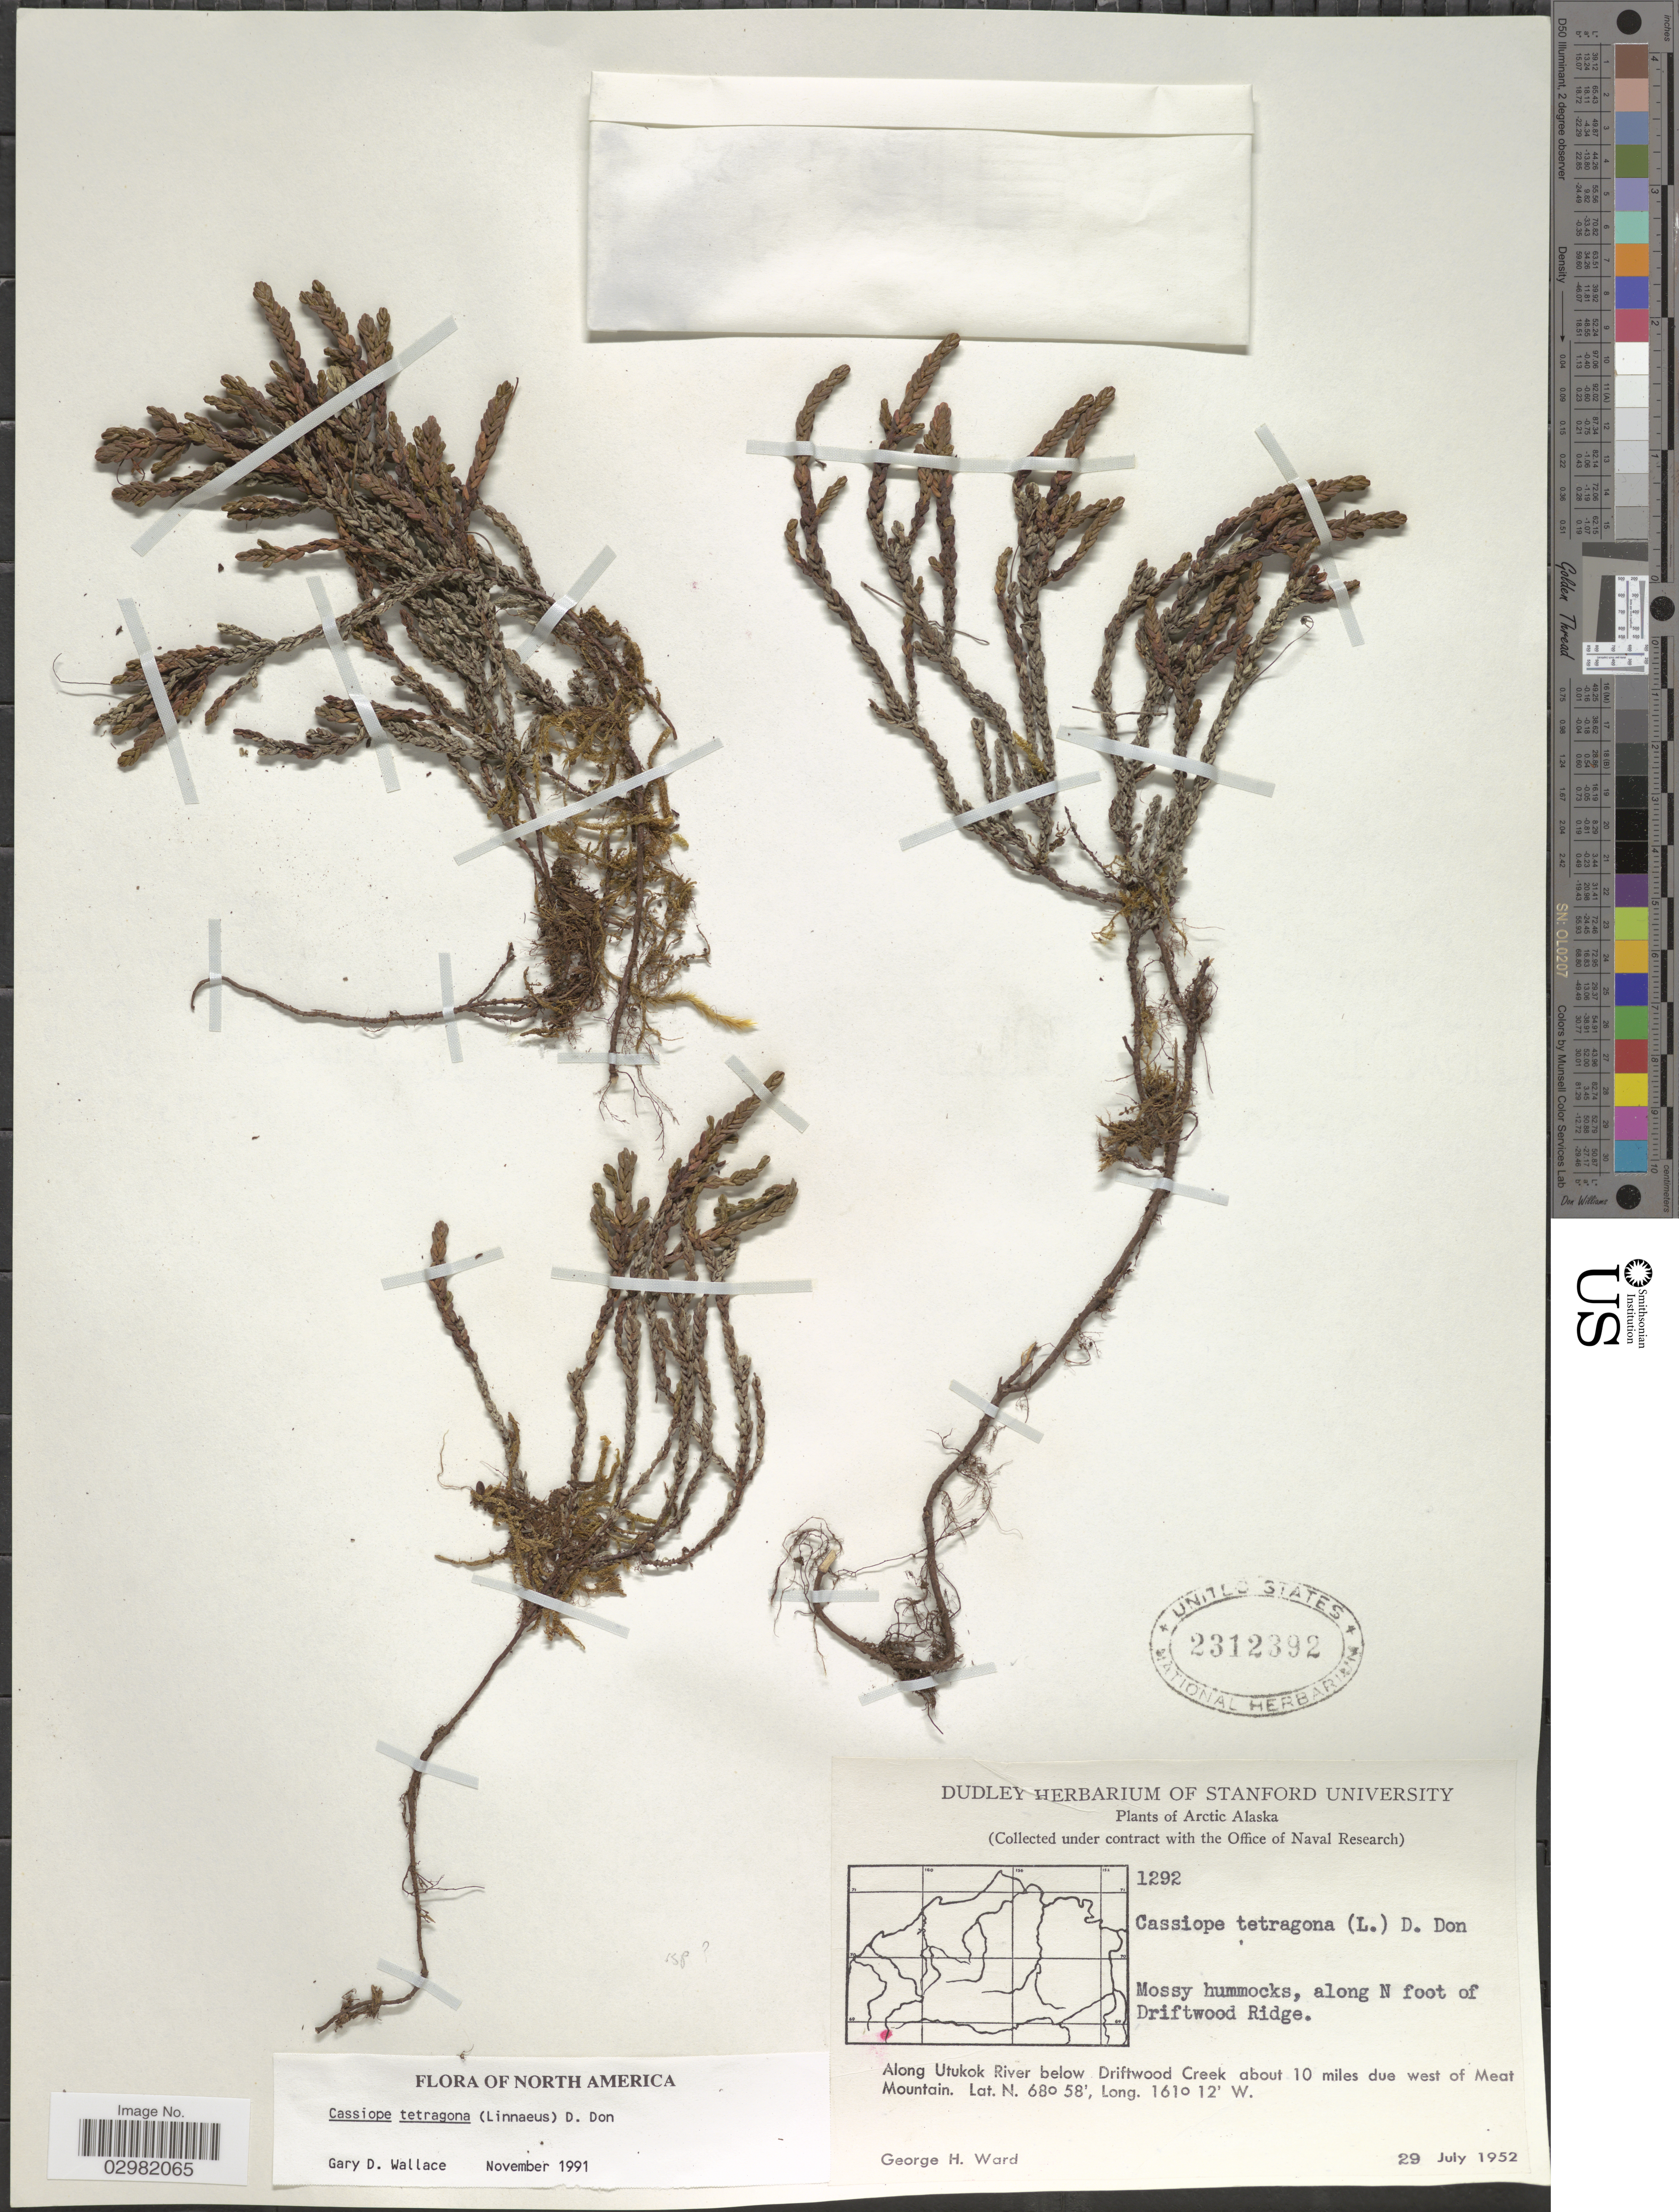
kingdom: Plantae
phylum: Tracheophyta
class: Magnoliopsida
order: Ericales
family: Ericaceae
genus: Cassiope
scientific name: Cassiope tetragona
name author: (L.) D. Don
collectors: G. H. Ward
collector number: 1292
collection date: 1952-07-29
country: United States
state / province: Alaska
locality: Arctic Alaska. Mossy hummocks, along N foot of Driftwood Ridge. Along Utukok River below Driftwood Creek about 10 miles due west of Meat Mountain.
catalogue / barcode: US 2312392